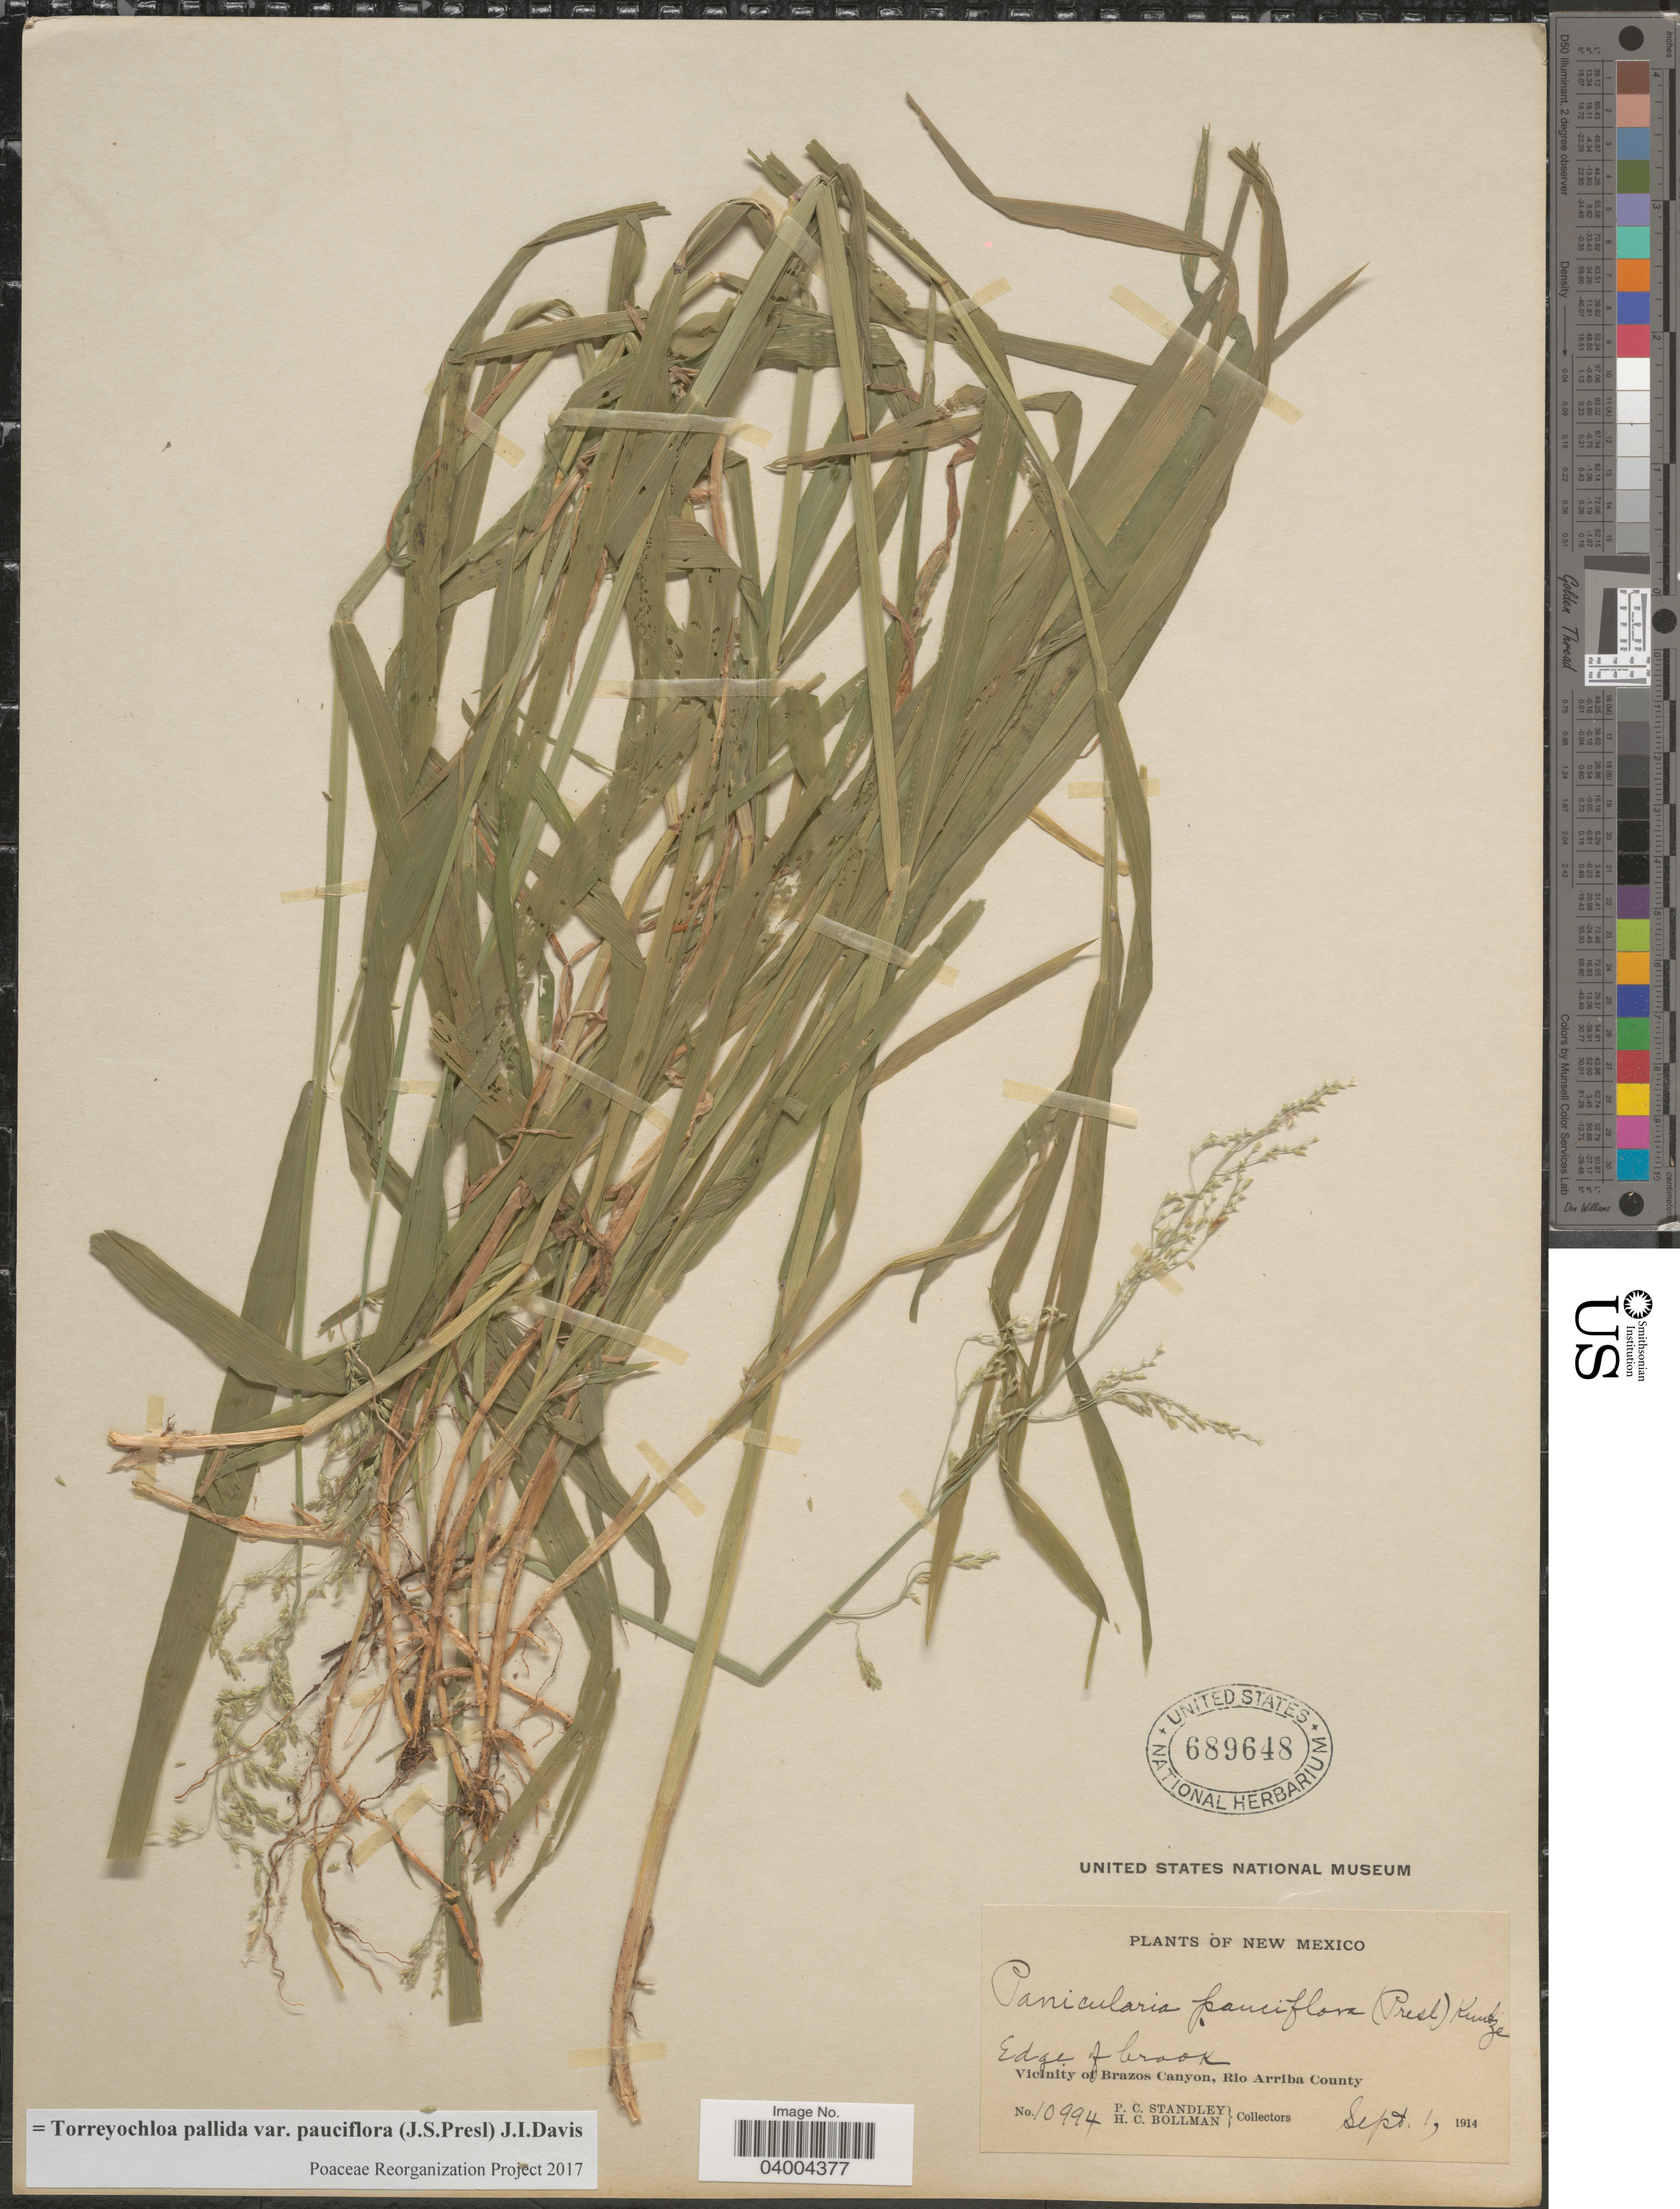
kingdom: Plantae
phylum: Tracheophyta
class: Liliopsida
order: Poales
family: Poaceae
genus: Torreyochloa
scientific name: Torreyochloa pallida var. pauciflora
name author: (J. Presl) J.I. Davis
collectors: P. C. Standley & H. C. Bollman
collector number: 10994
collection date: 1914-09-01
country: United States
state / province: New Mexico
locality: Edge of brook. Vicinity of Brazos Canyon, Rio Arriba County.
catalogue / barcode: US 689648